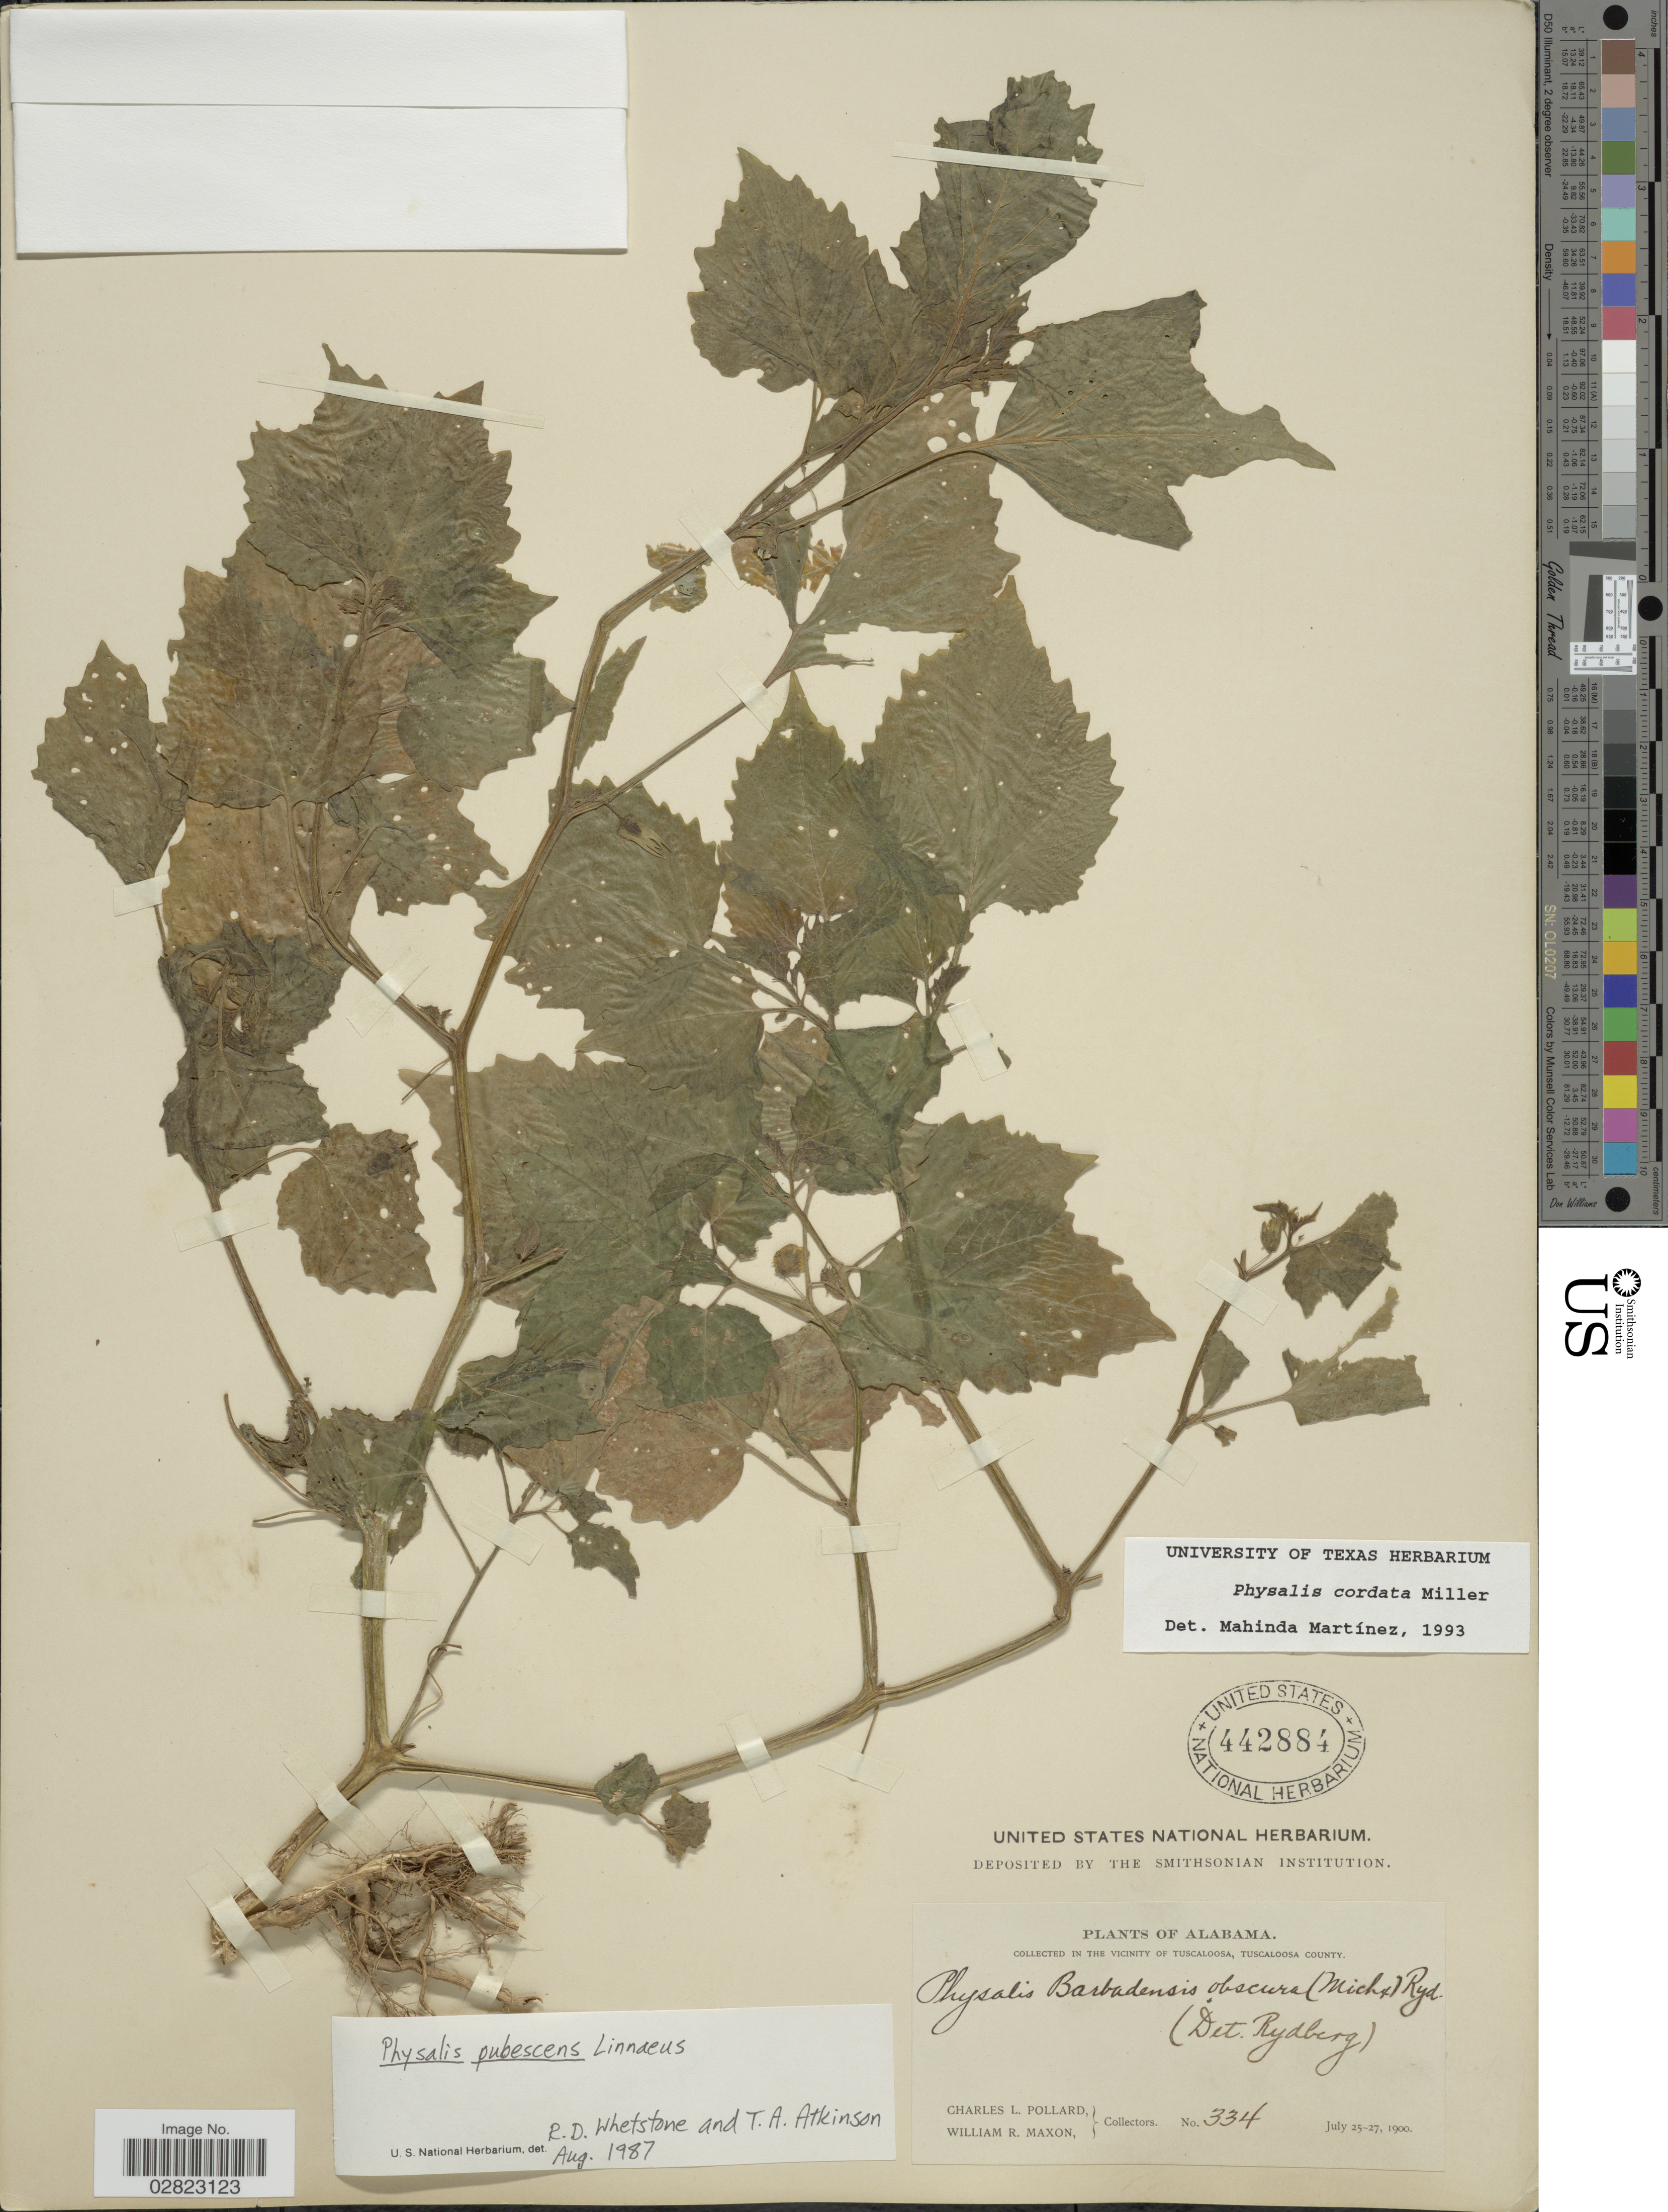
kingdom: Plantae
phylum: Tracheophyta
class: Magnoliopsida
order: Solanales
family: Solanaceae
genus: Physalis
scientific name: Physalis cordata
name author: Mill.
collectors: C. L. Pollard & W. R. Maxon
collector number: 334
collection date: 1900-07-25/1900-07-27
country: United States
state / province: Alabama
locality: In the vicinity of Tuscaloosa, Tuscaloosa County.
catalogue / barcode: US 442884